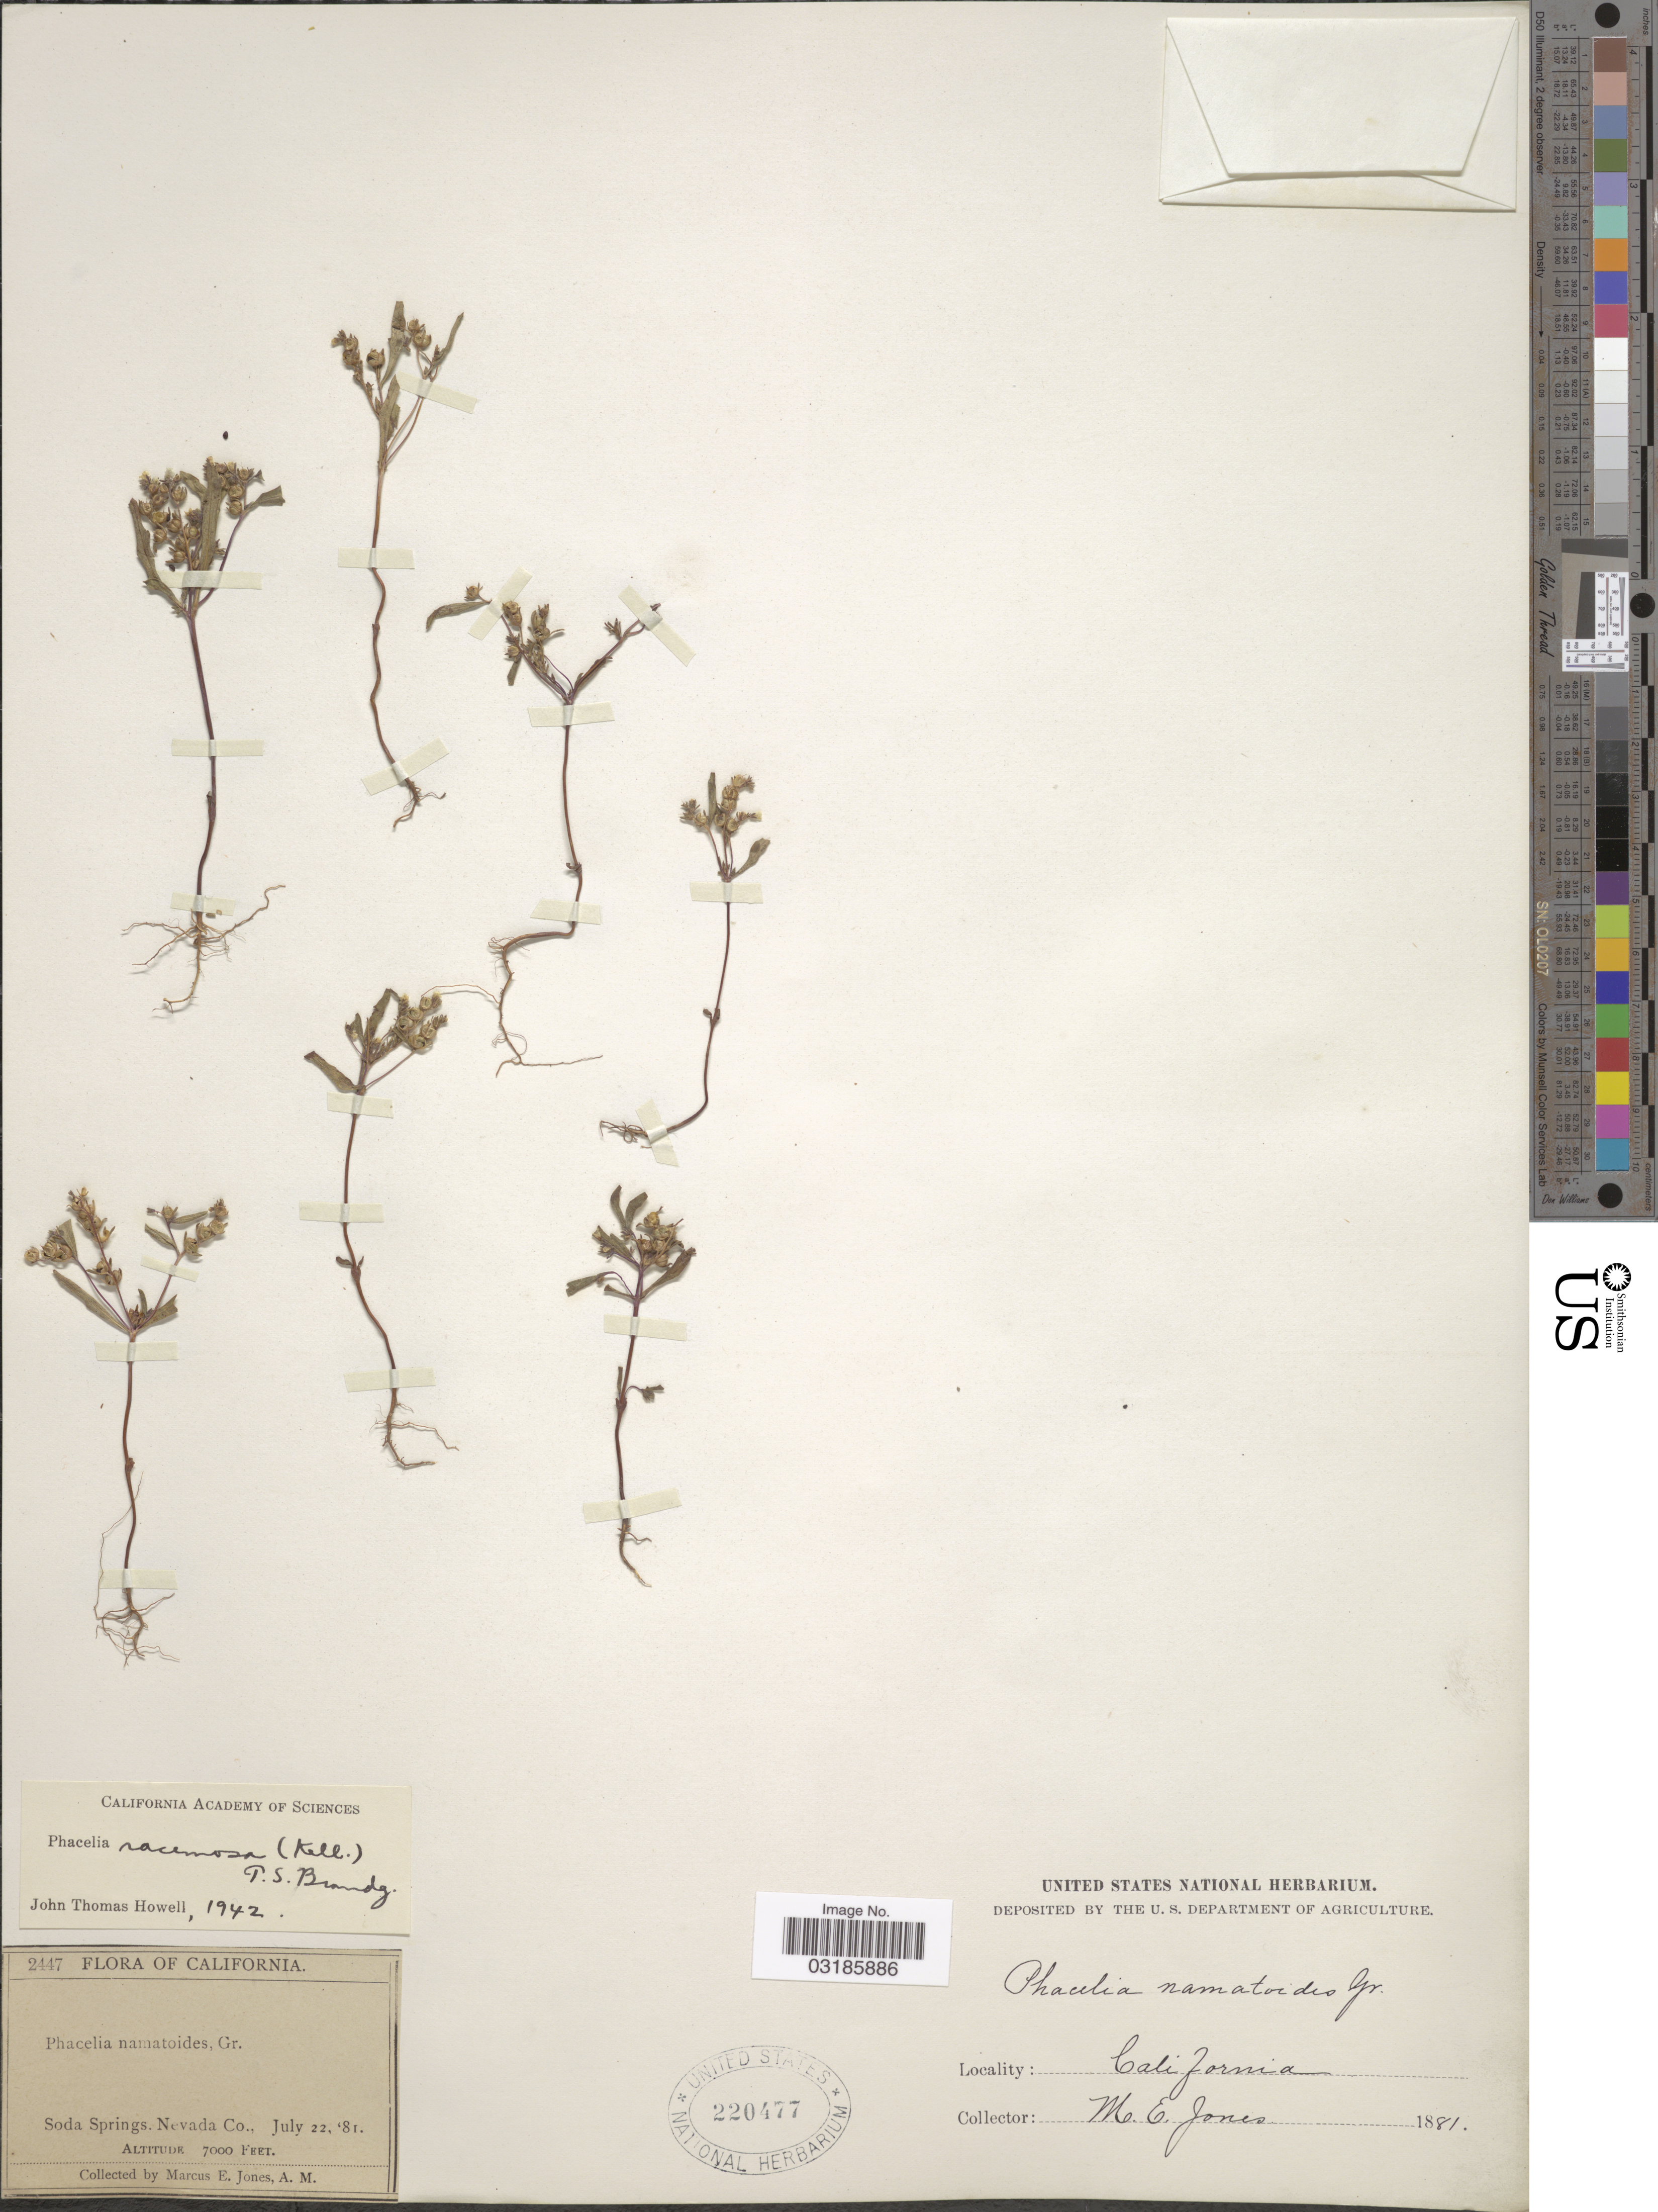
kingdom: Plantae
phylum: Tracheophyta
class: Magnoliopsida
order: Boraginales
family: Hydrophyllaceae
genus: Phacelia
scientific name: Phacelia racemosa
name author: (Kellogg) A. Heller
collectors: M. E. Jones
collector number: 2447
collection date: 1881-07-22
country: United States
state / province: California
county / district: Nevada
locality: Soda Springs. Nevada Co.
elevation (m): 2134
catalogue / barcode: US 220477